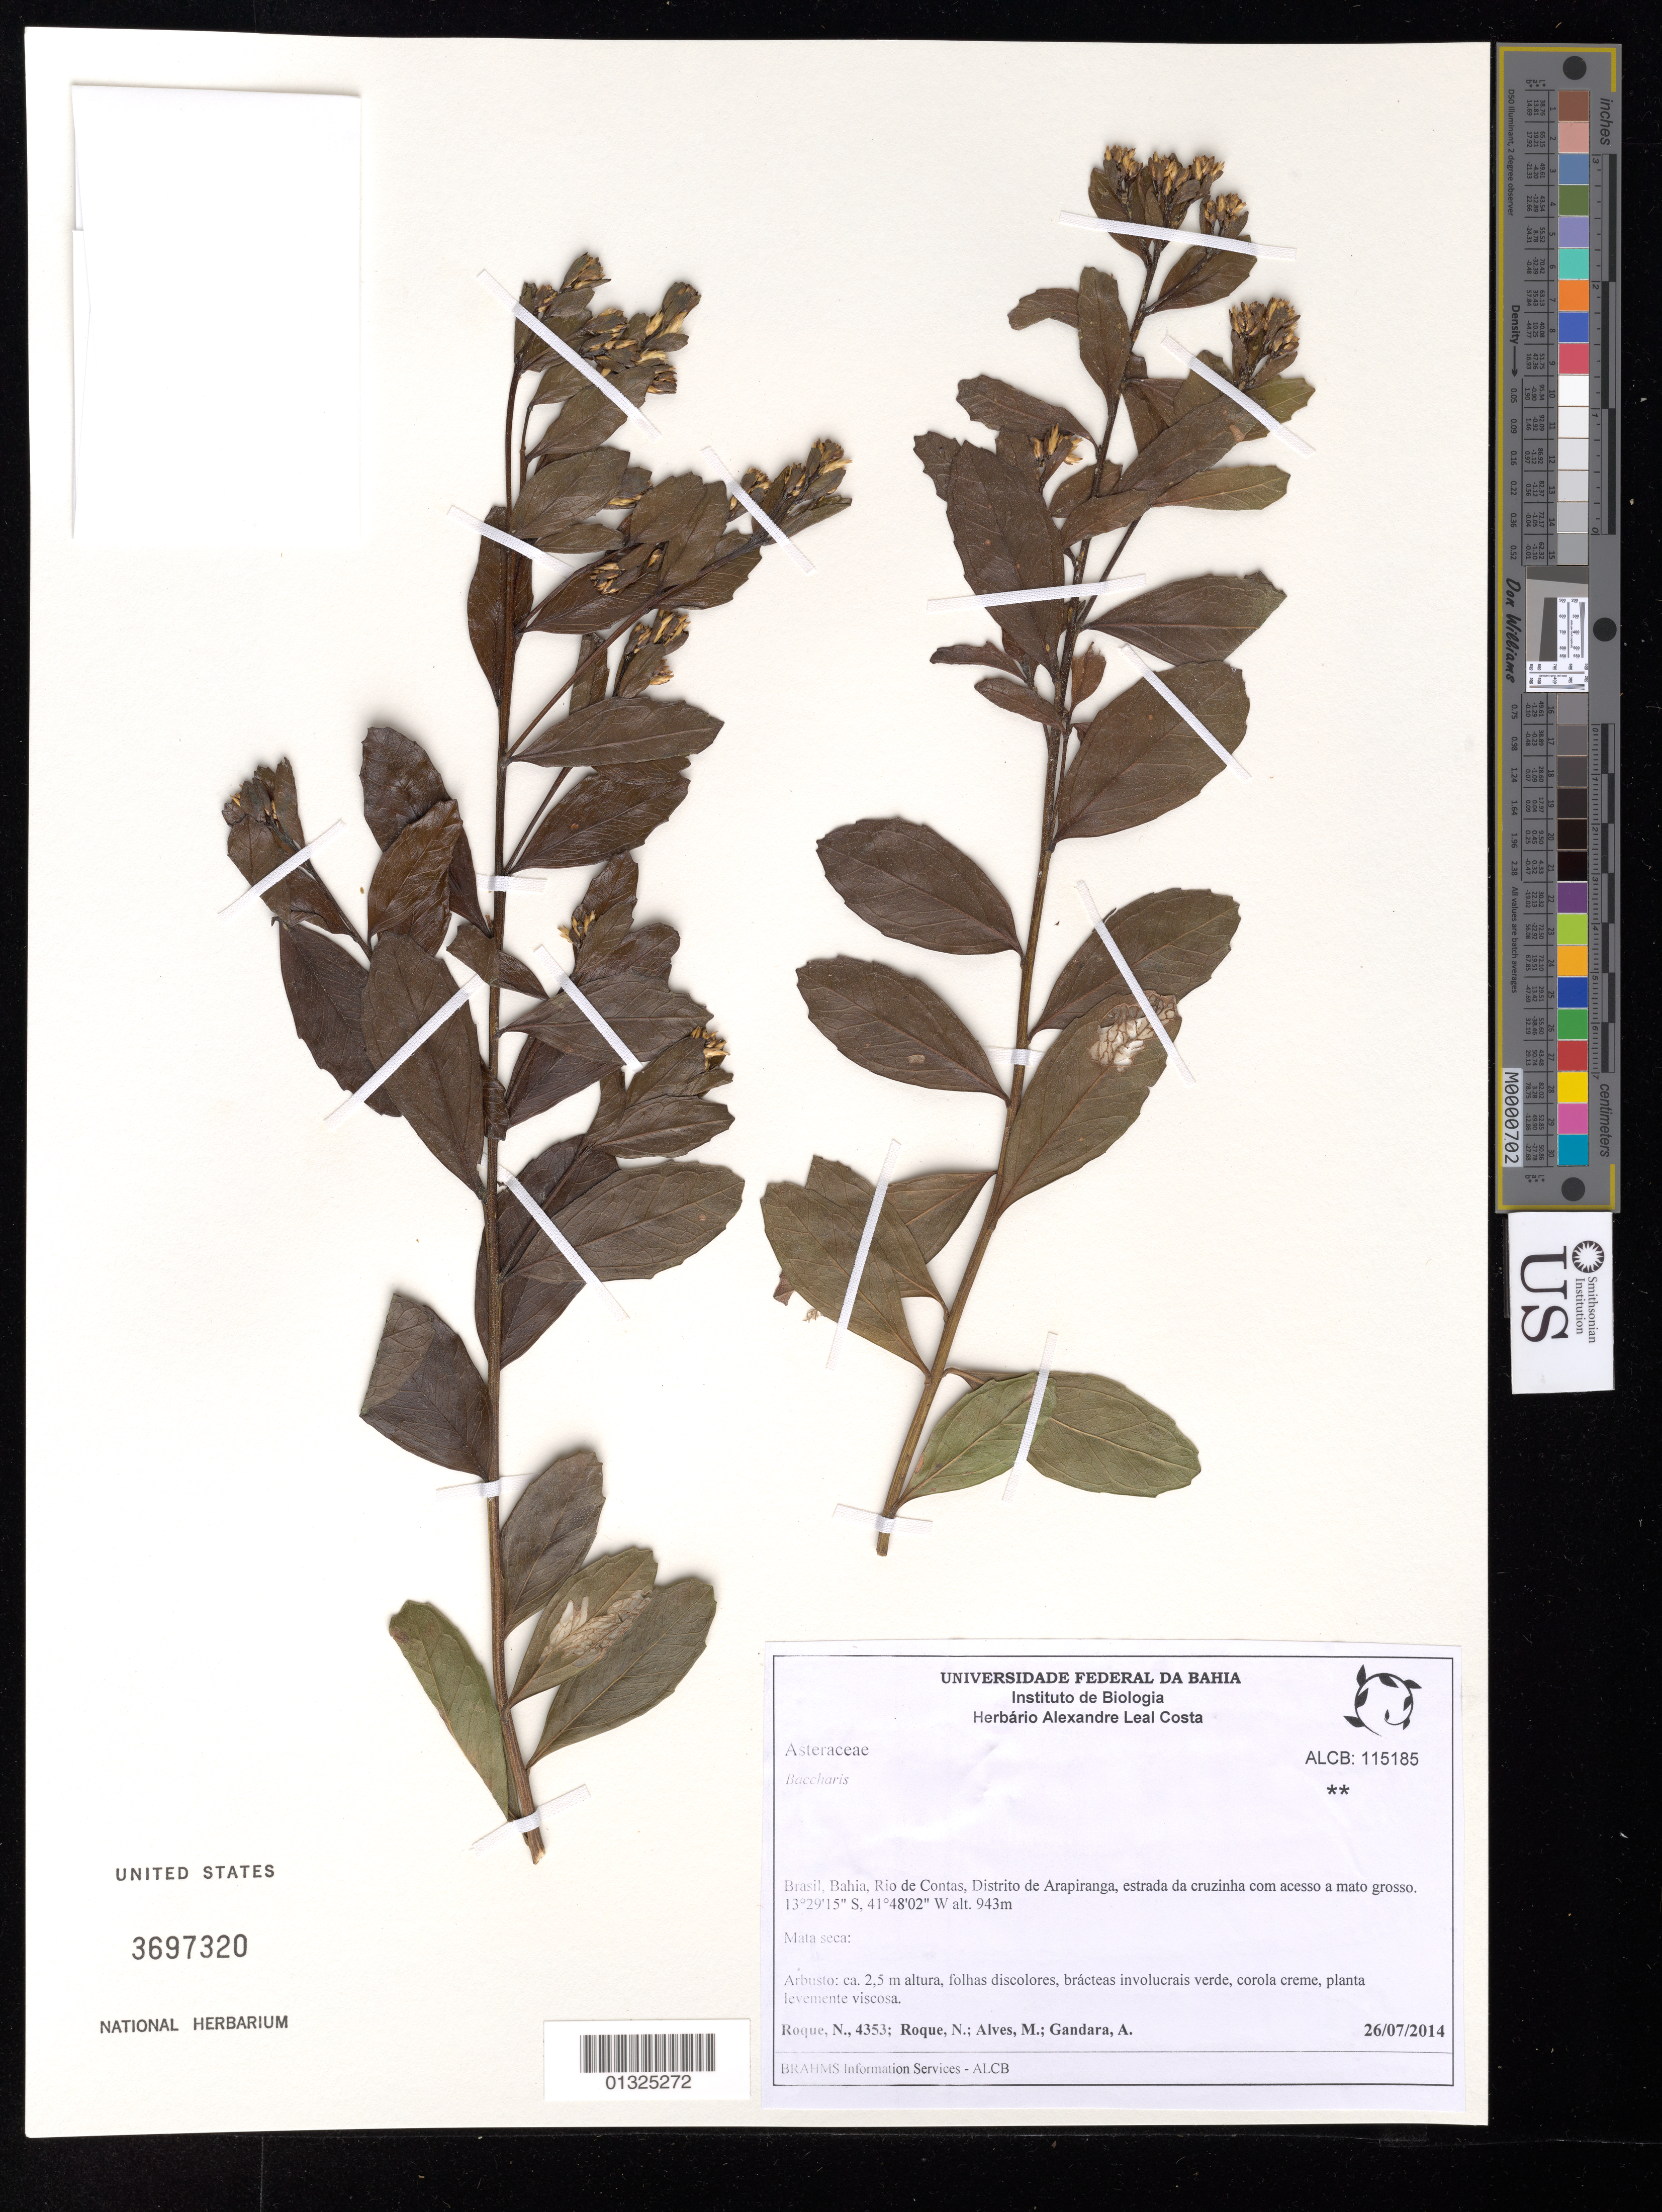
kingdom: Plantae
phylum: Tracheophyta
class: Magnoliopsida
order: Asterales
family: Asteraceae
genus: Baccharis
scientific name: Baccharis sp.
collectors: N. Roque, M. Alves & A. Gándara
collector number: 4353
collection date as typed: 26 July 2014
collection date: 2014-07-26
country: Brazil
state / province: Bahia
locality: Rio de Contas, Distrito de Arapiranga, estrada da cruzinha com acesso a mato grosso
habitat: Mata seca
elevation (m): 943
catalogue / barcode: US 3697320